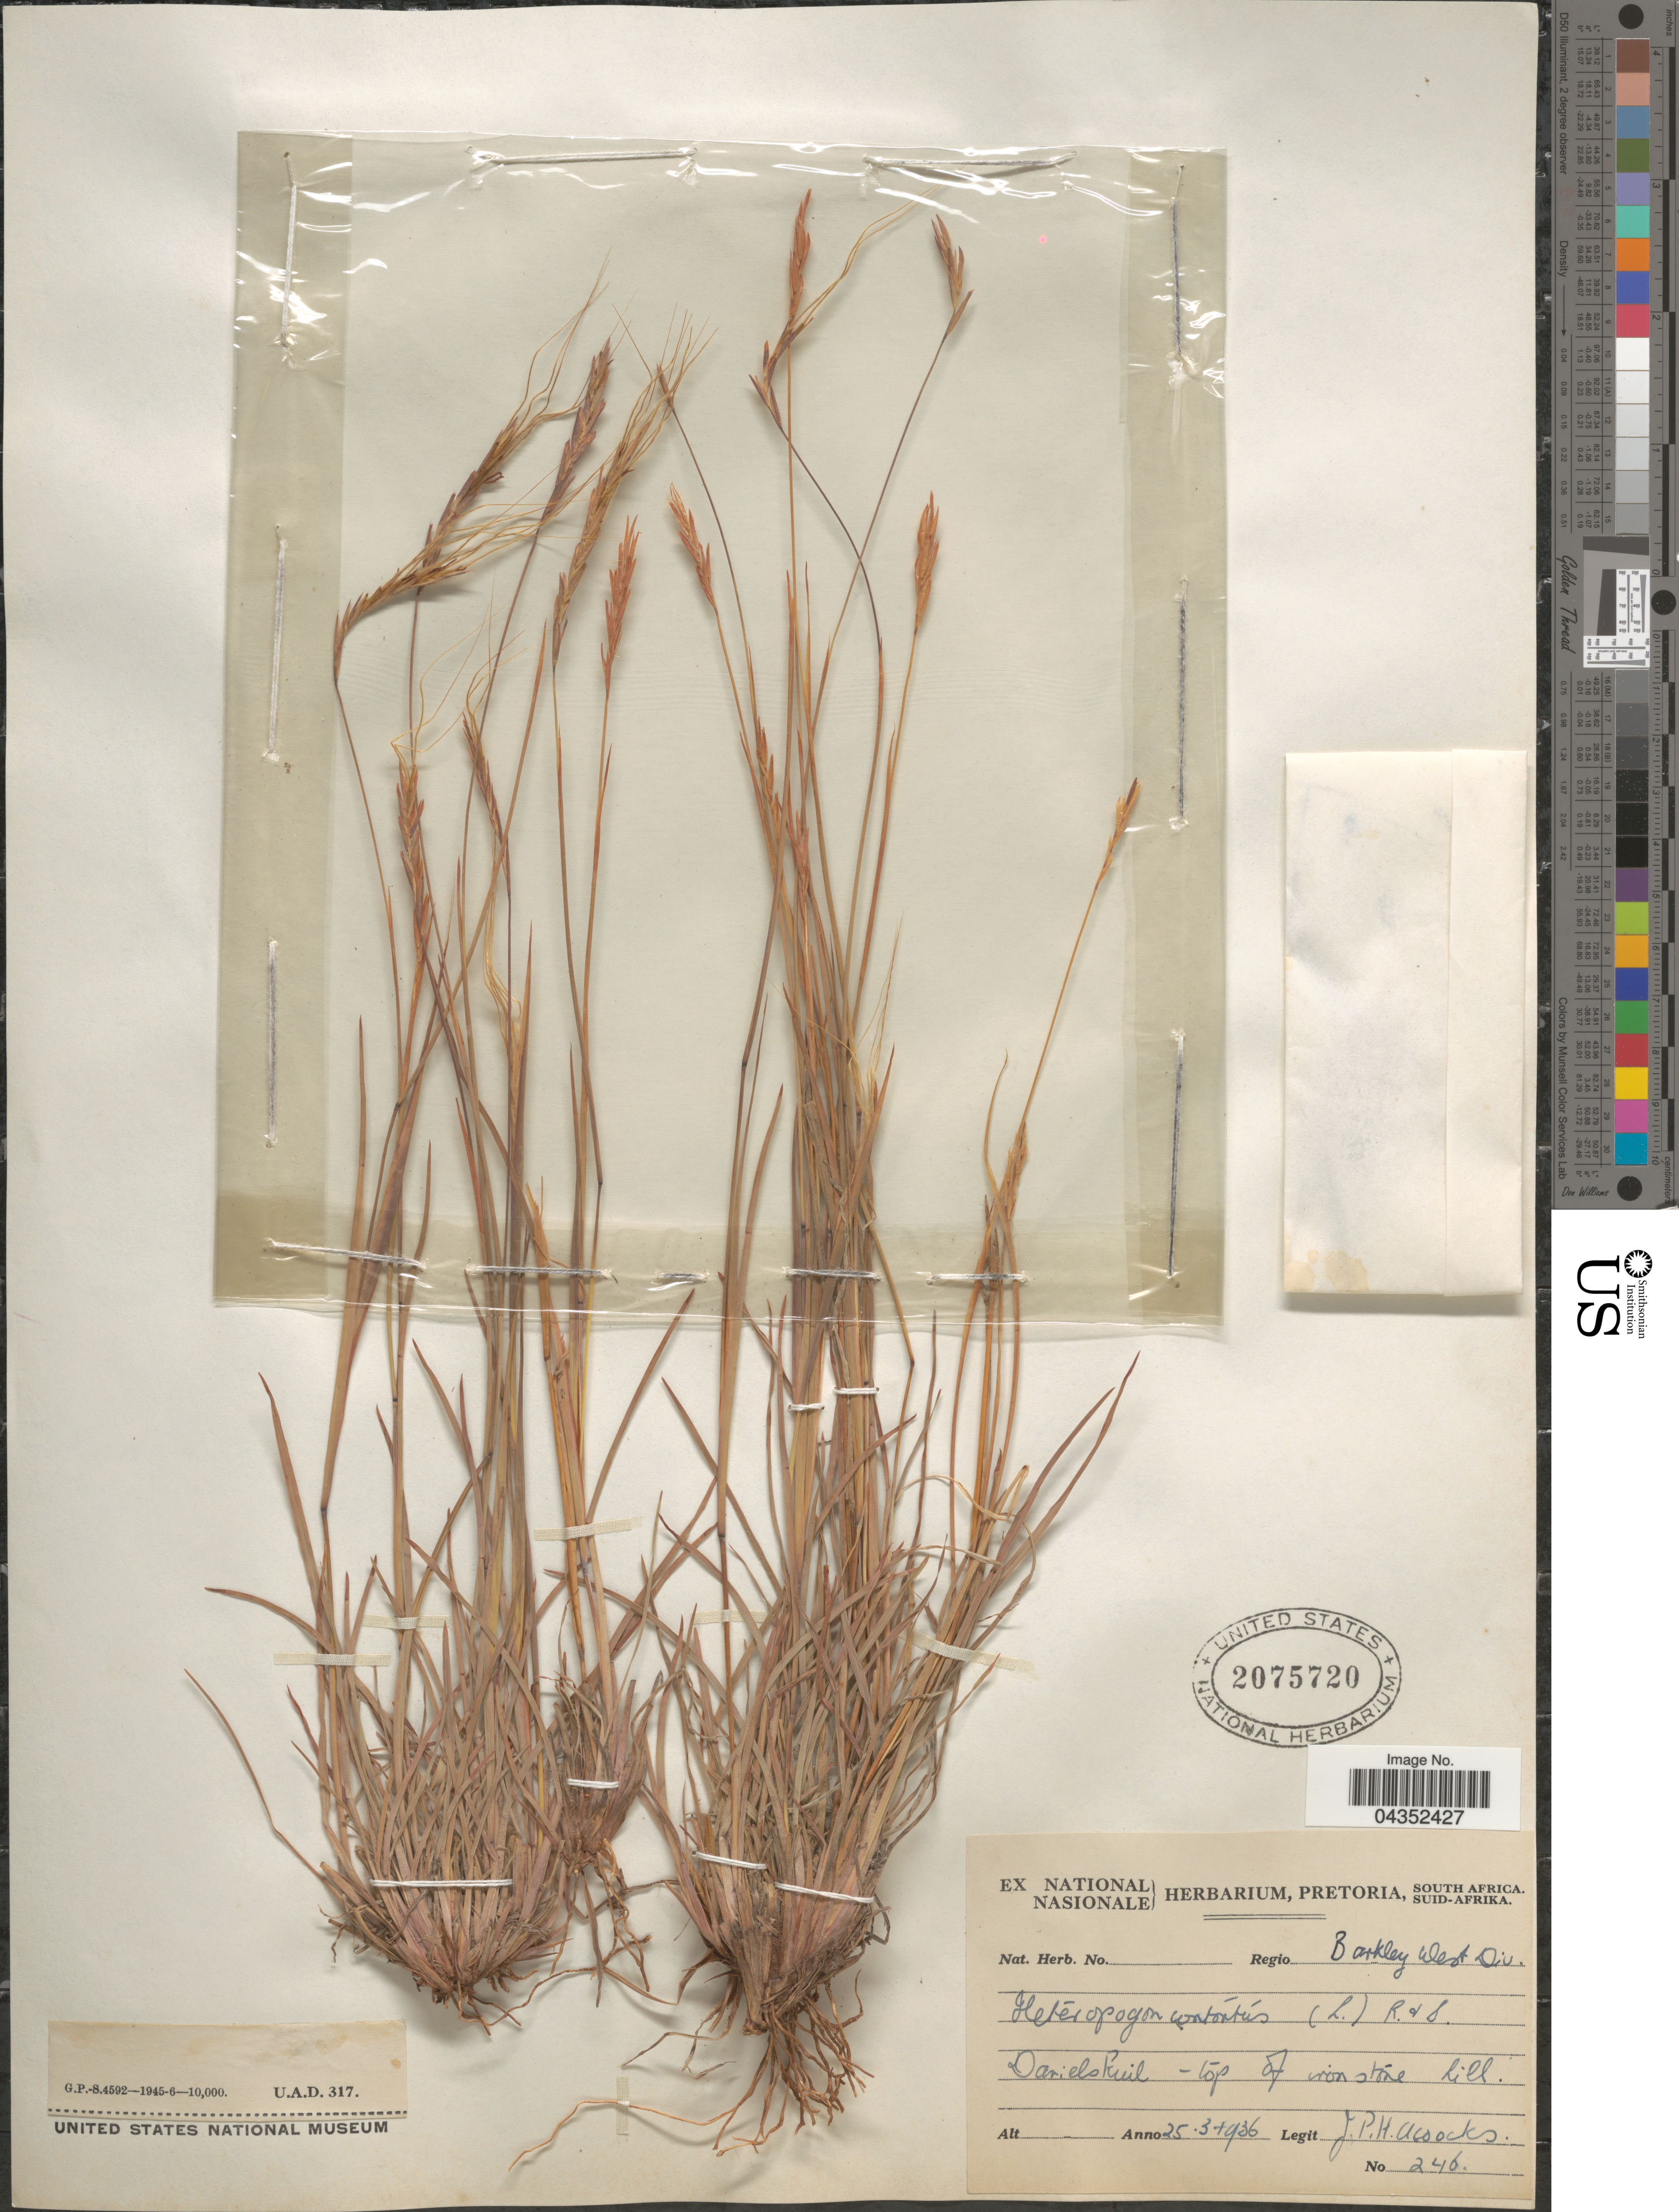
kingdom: Plantae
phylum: Tracheophyta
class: Liliopsida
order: Poales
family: Poaceae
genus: Heteropogon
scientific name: Heteropogon contortus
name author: (L.) P. Beauv. ex Roem. & Schult.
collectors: J. P. Acocks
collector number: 246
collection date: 1936-03-25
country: South Africa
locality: Regio Barkley West Div. Danielskuil - top of ironstone hill.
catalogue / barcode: US 2075720